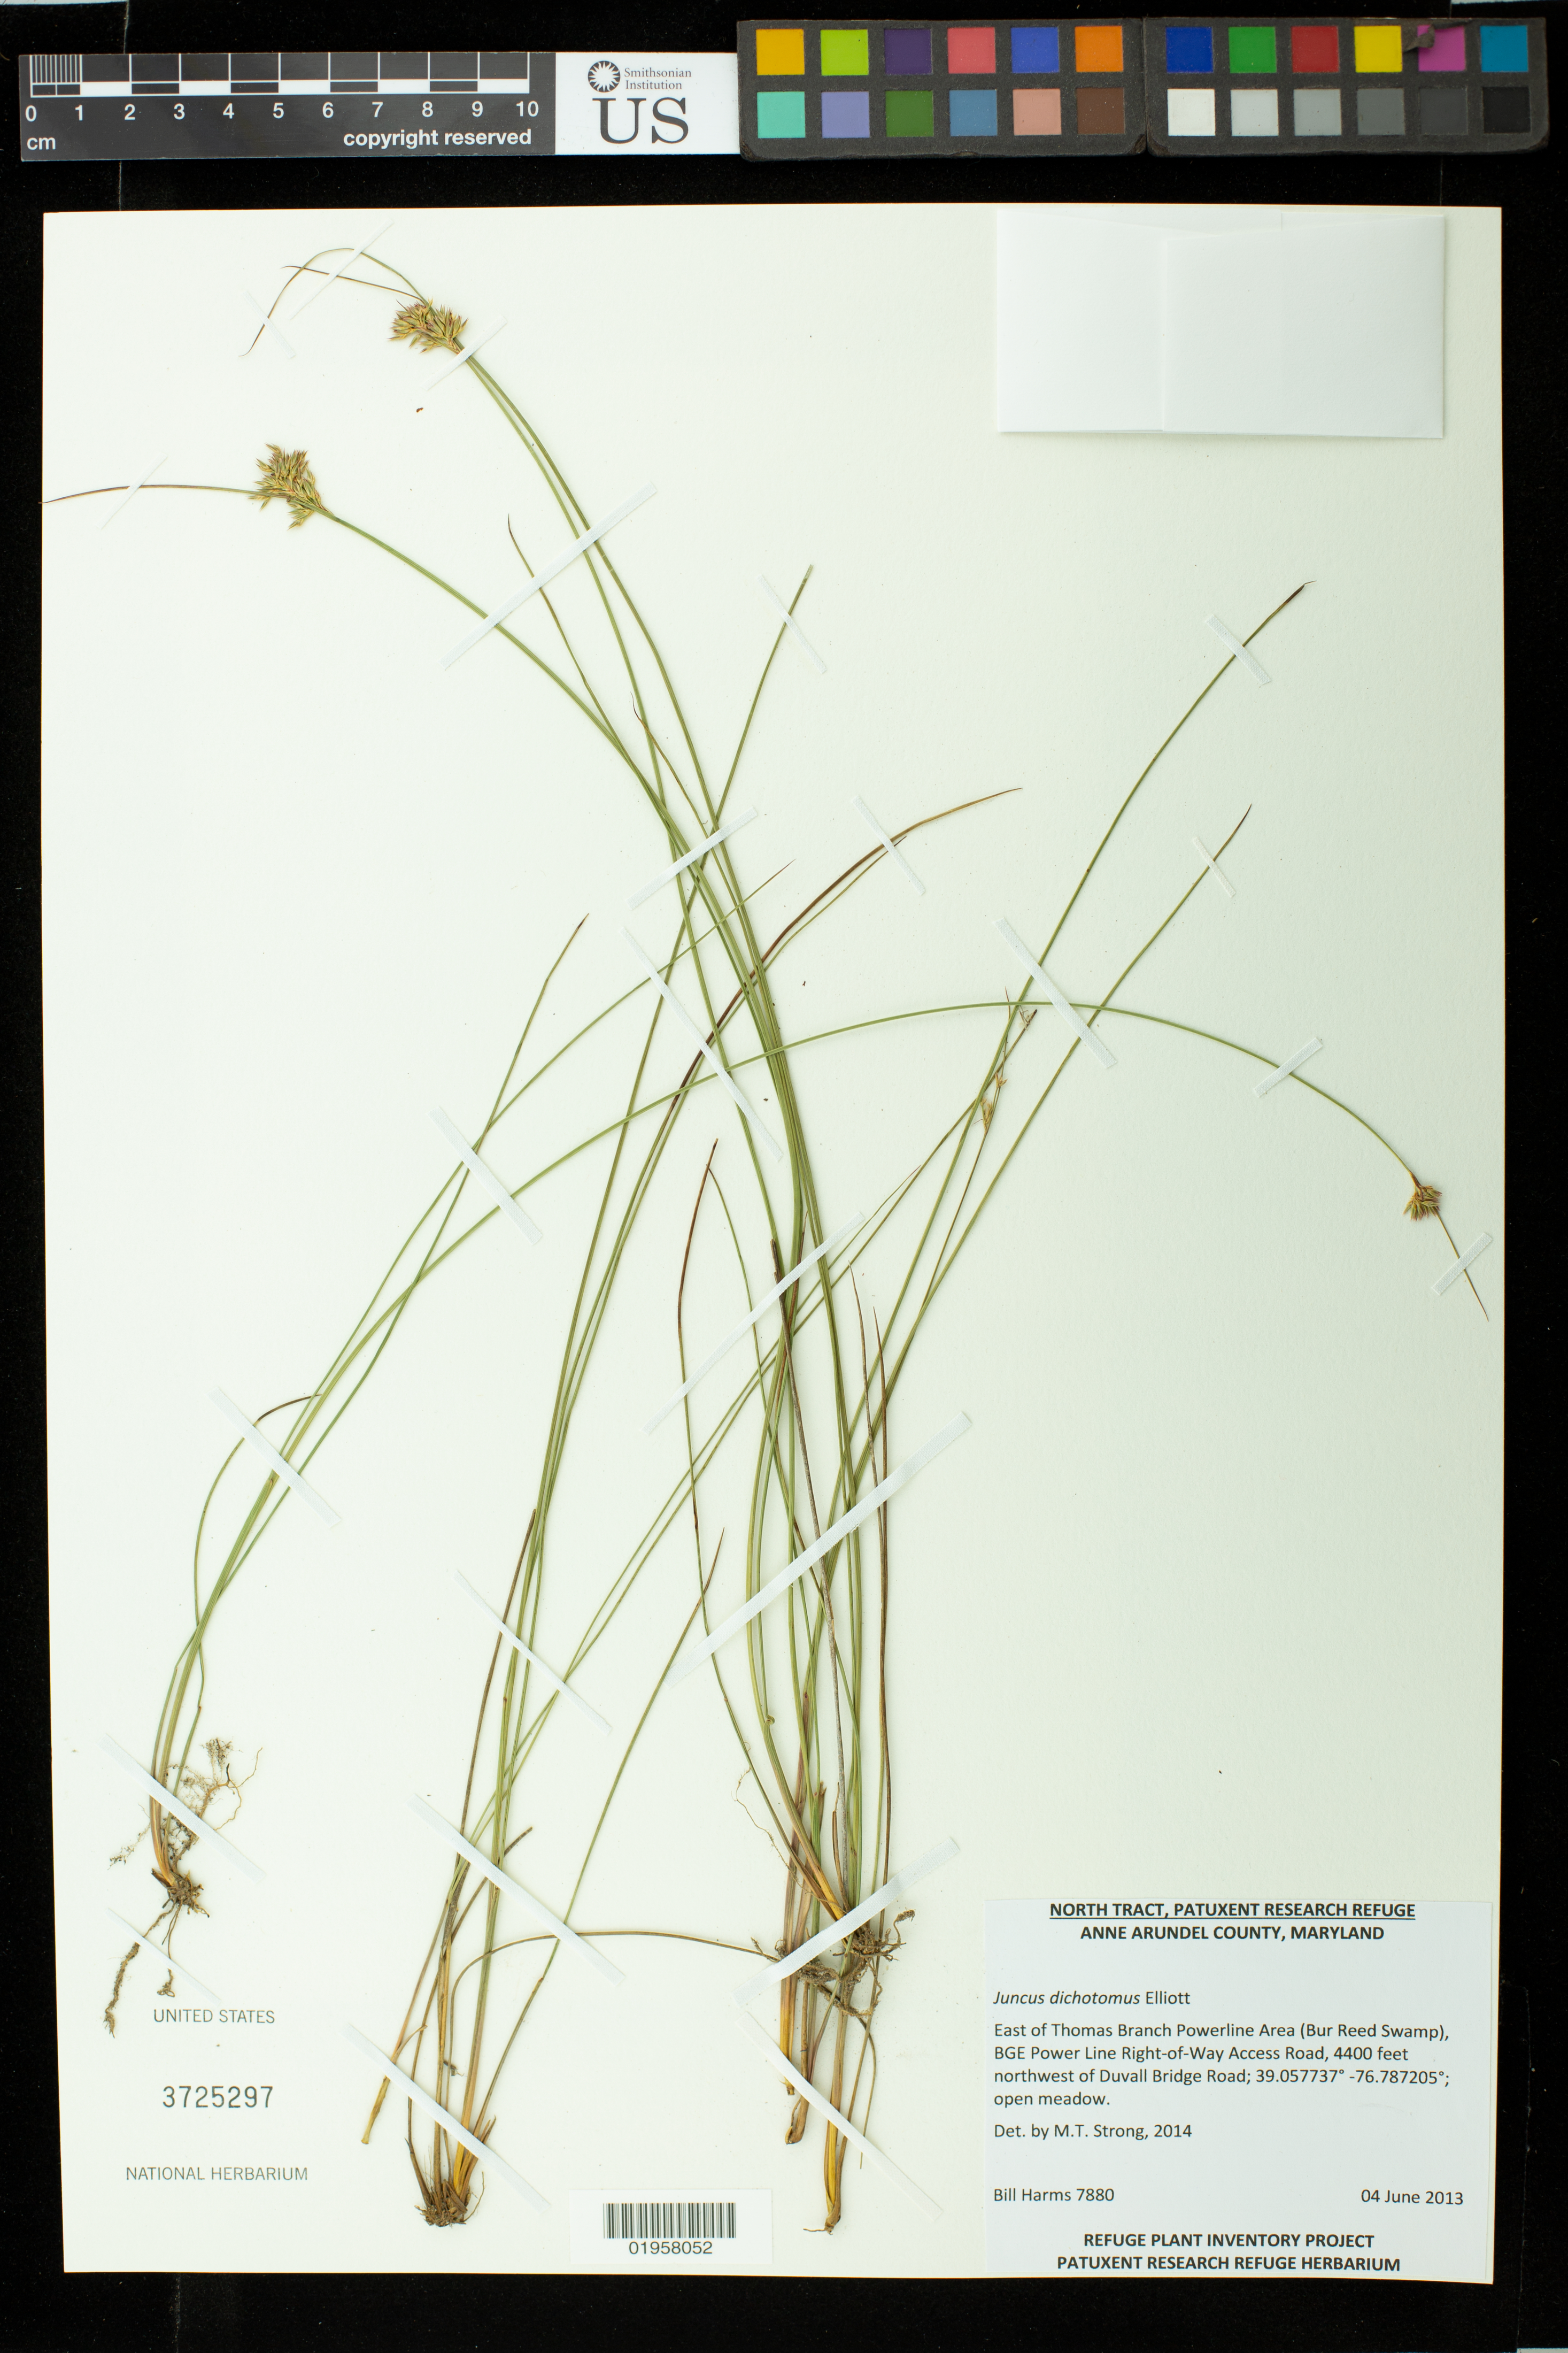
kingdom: Plantae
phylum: Tracheophyta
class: Liliopsida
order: Poales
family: Juncaceae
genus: Juncus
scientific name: Juncus dichotomus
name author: Elliott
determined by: Strong, M. T., (US), Smithsonian Institution - National Museum of Natural History (UNITED STATES)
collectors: B. Harms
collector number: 7880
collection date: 2013-06-04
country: United States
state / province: Maryland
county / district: Anne Arundel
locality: Patuxent Research Refuge, North Tract, E of Thomas Branch Powerline Area (Bur Reed Swamp), BGE Power Line Right-of-Way Access Road, 440 feet NW of Duvall Bridge Road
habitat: Open meadow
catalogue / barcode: US 3725297